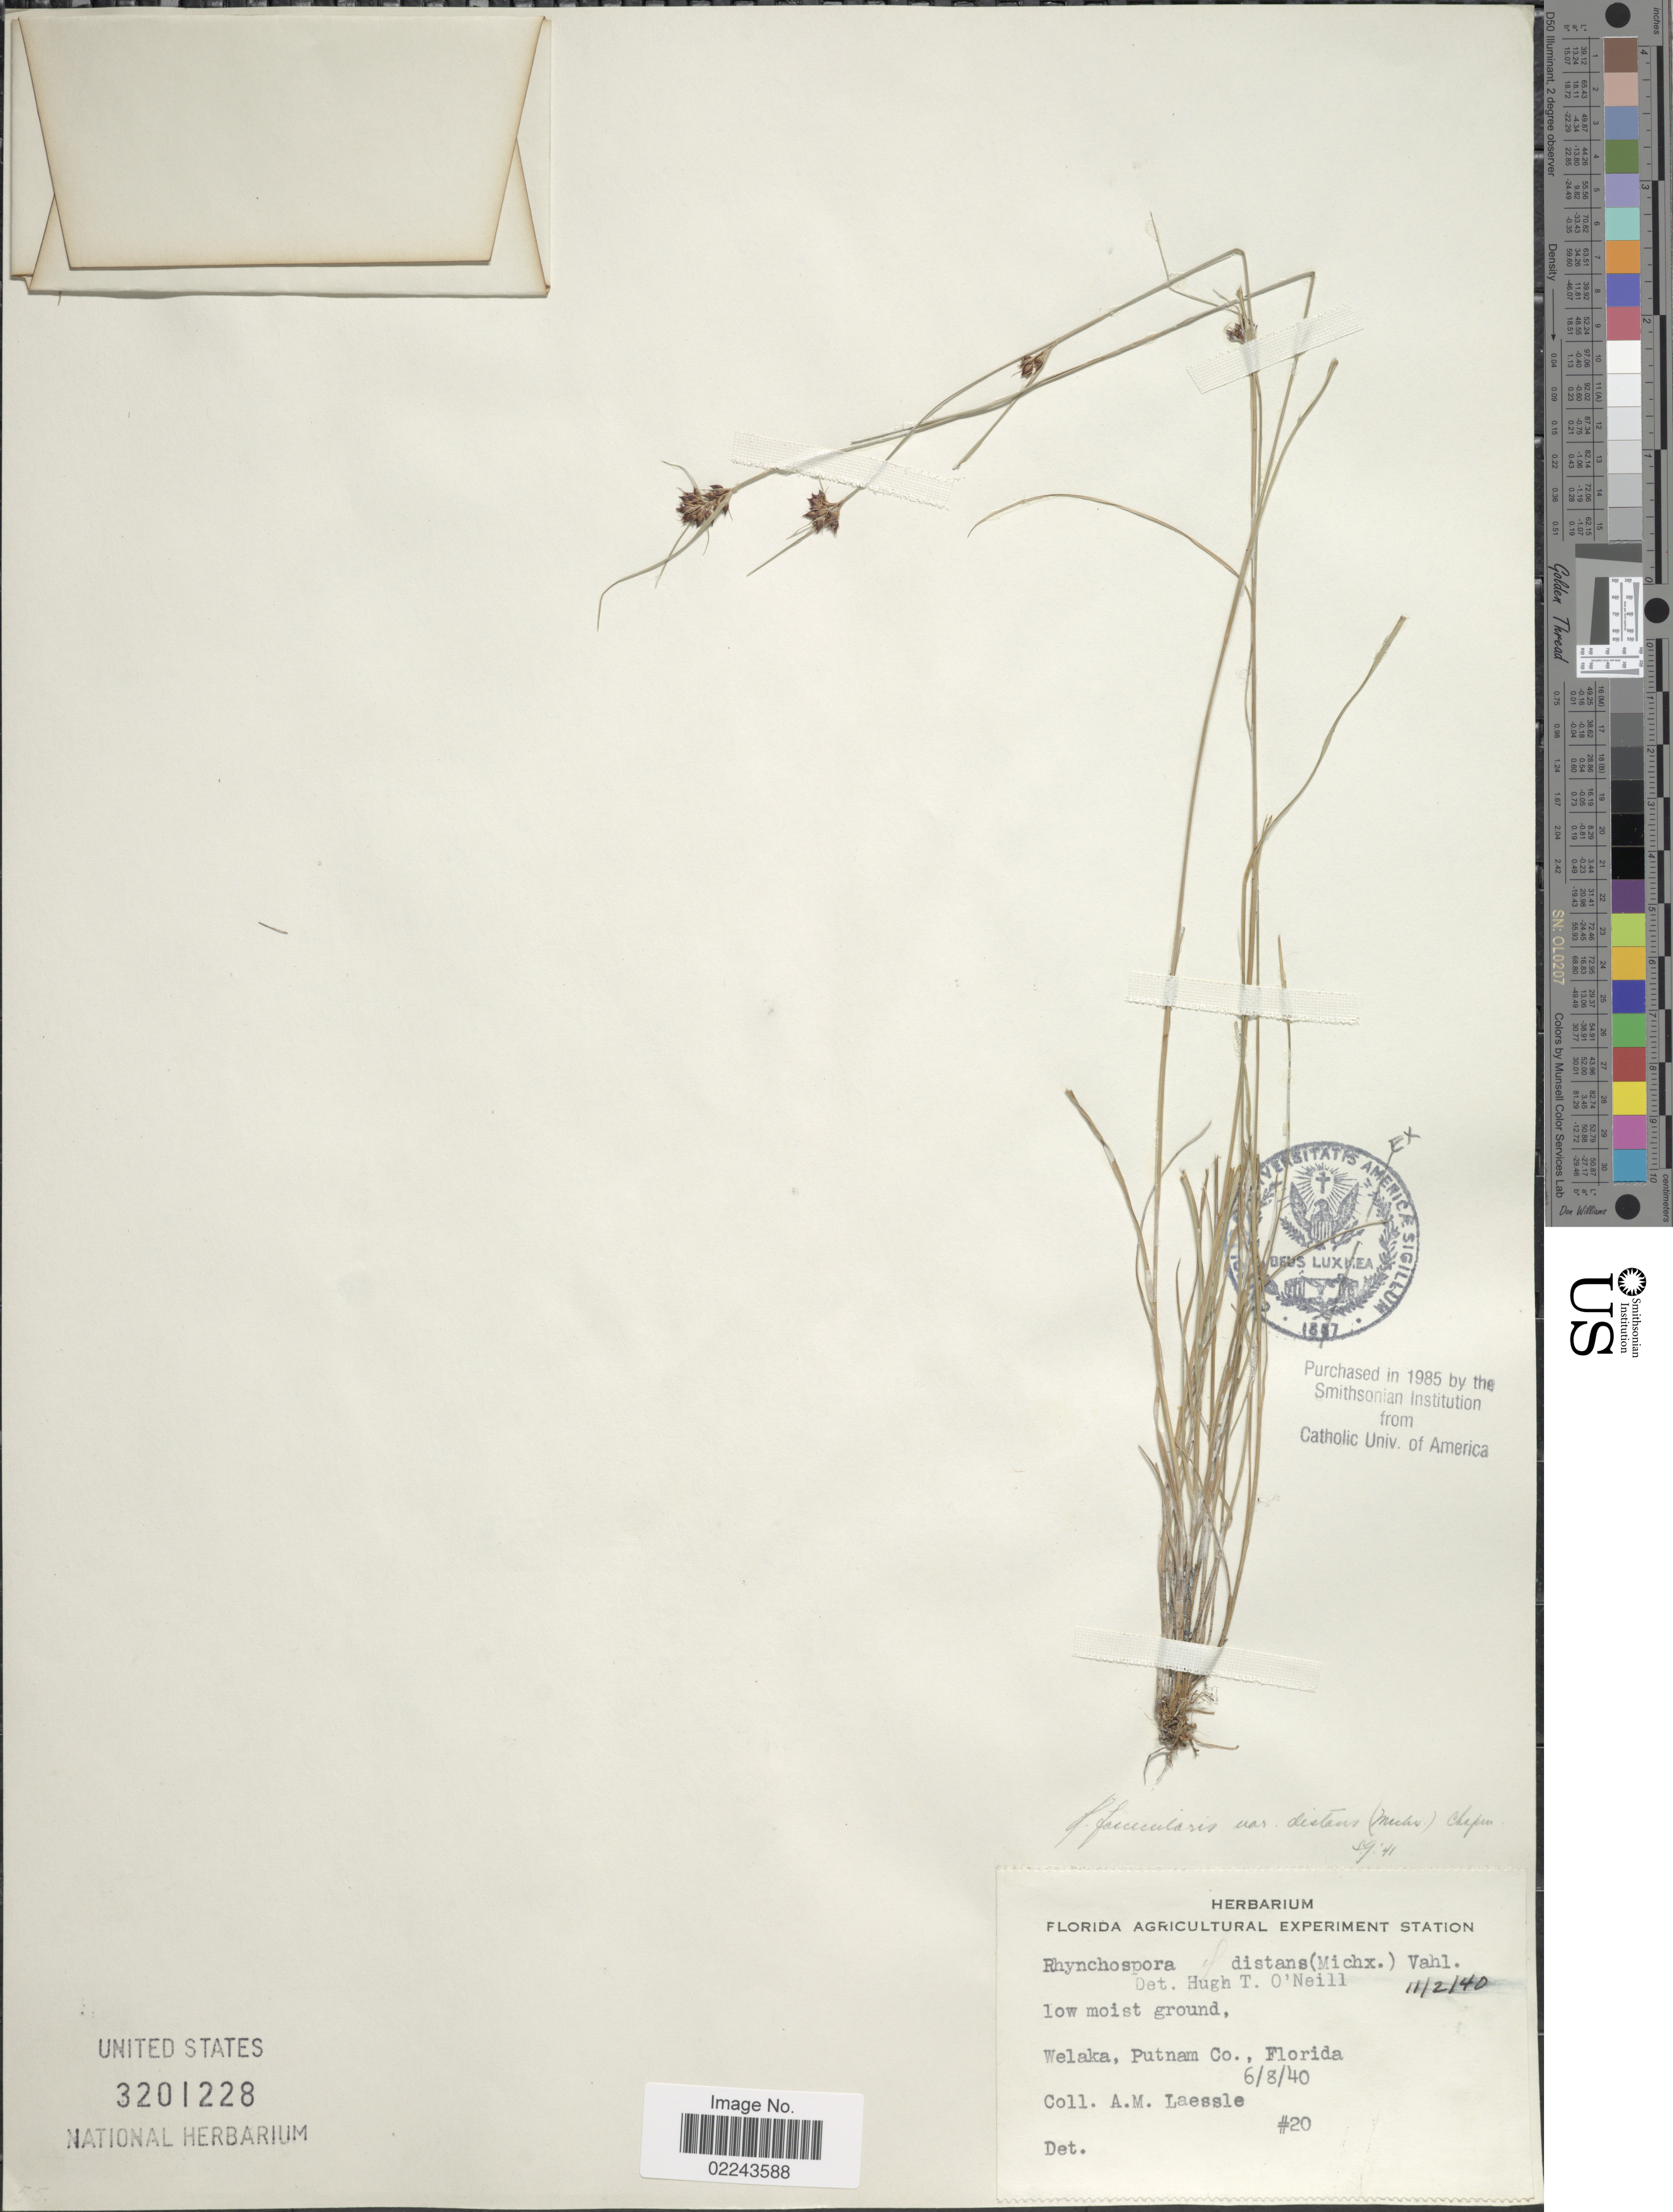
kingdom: Plantae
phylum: Tracheophyta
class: Liliopsida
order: Poales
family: Cyperaceae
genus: Rhynchospora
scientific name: Rhynchospora distans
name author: (Michx.) Vahl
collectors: A. Laessle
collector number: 20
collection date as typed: Transcribed d/m/y: 8/6/40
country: United States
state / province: Florida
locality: Welaka, Putnam Co.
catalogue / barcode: US 3201228